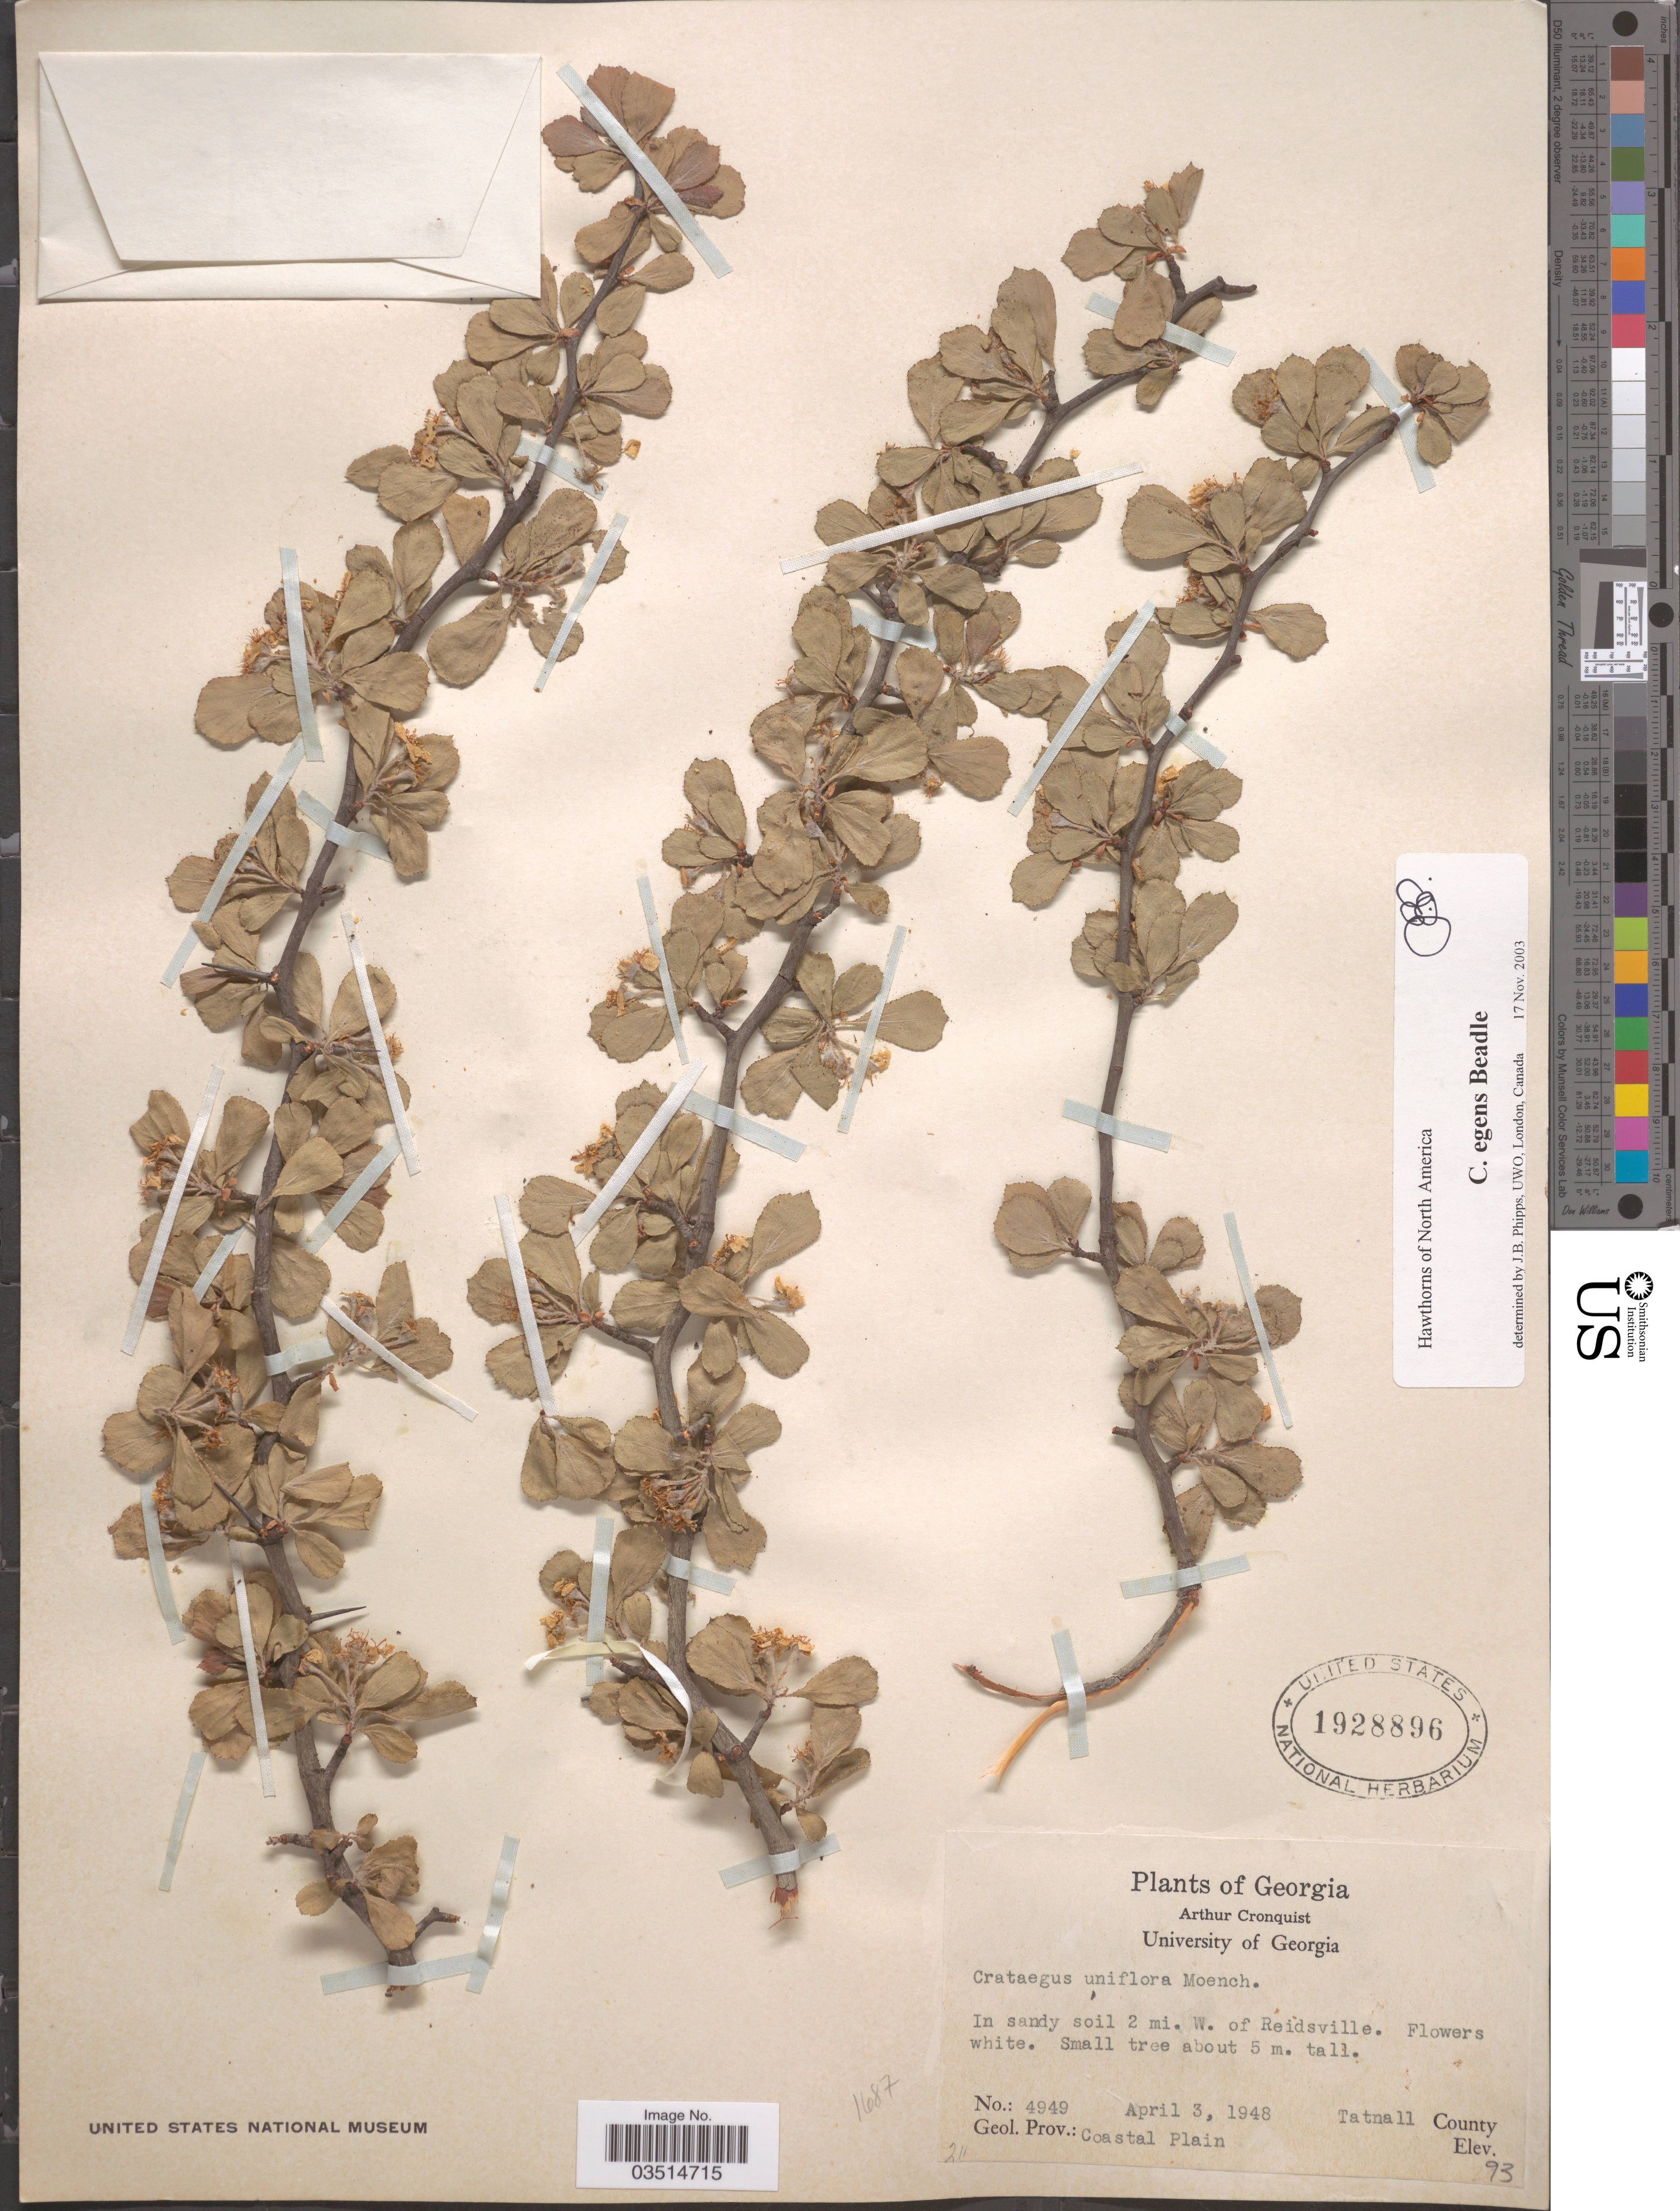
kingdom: Plantae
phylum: Tracheophyta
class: Magnoliopsida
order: Rosales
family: Rosaceae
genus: Crataegus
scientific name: Crataegus egens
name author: Beadle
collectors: A. Cronquist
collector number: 4949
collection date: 1948-04-03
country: United States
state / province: Georgia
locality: In sandy soil 2 mi. W. of Reidsville. Tatnall County. Geol. Prov.: Coastal Plain.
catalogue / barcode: US 1928896